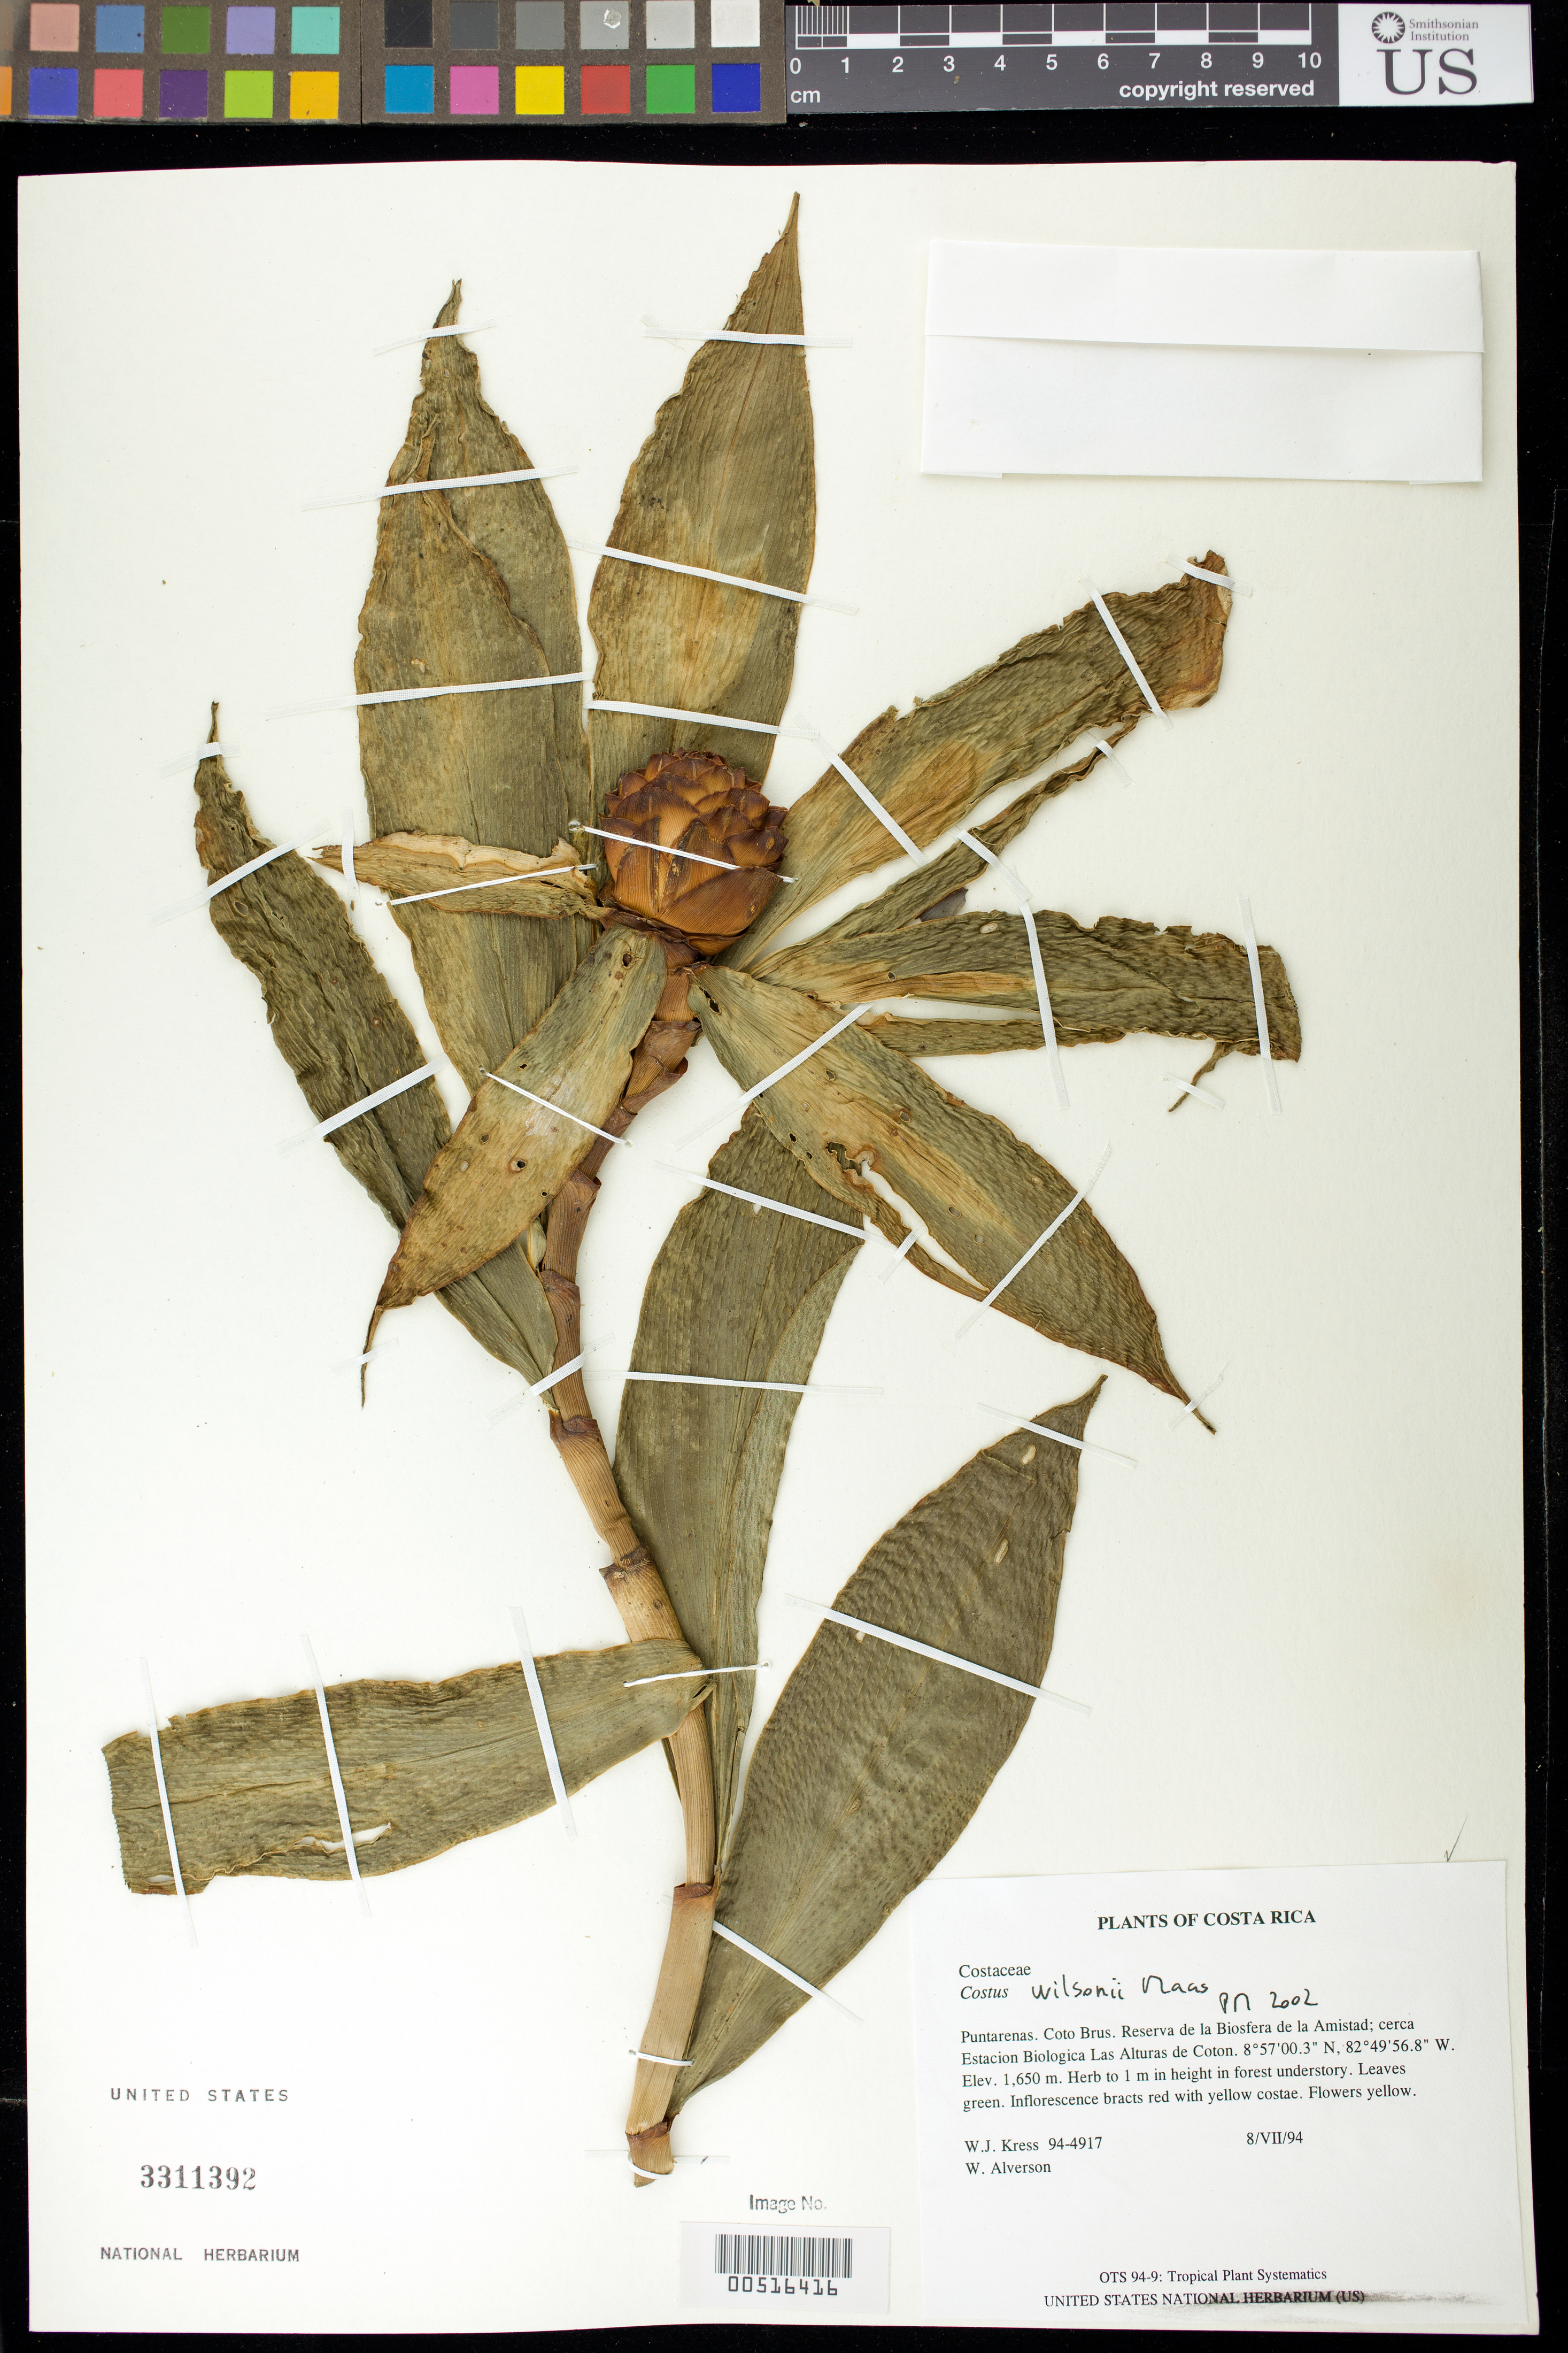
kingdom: Plantae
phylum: Tracheophyta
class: Liliopsida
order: Zingiberales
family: Costaceae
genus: Costus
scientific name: Costus wilsonii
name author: Maas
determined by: Maas, Paul J. M.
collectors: W. J. Kress & W. S. Alverson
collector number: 94-4917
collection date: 1994-07-08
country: Costa Rica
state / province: Puntarenas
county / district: Coto Brus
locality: Reserva de la Biosfera de la Amistad; cerca Estacion Biologica Las Alturas de Coton.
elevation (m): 1650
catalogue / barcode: US 3311392